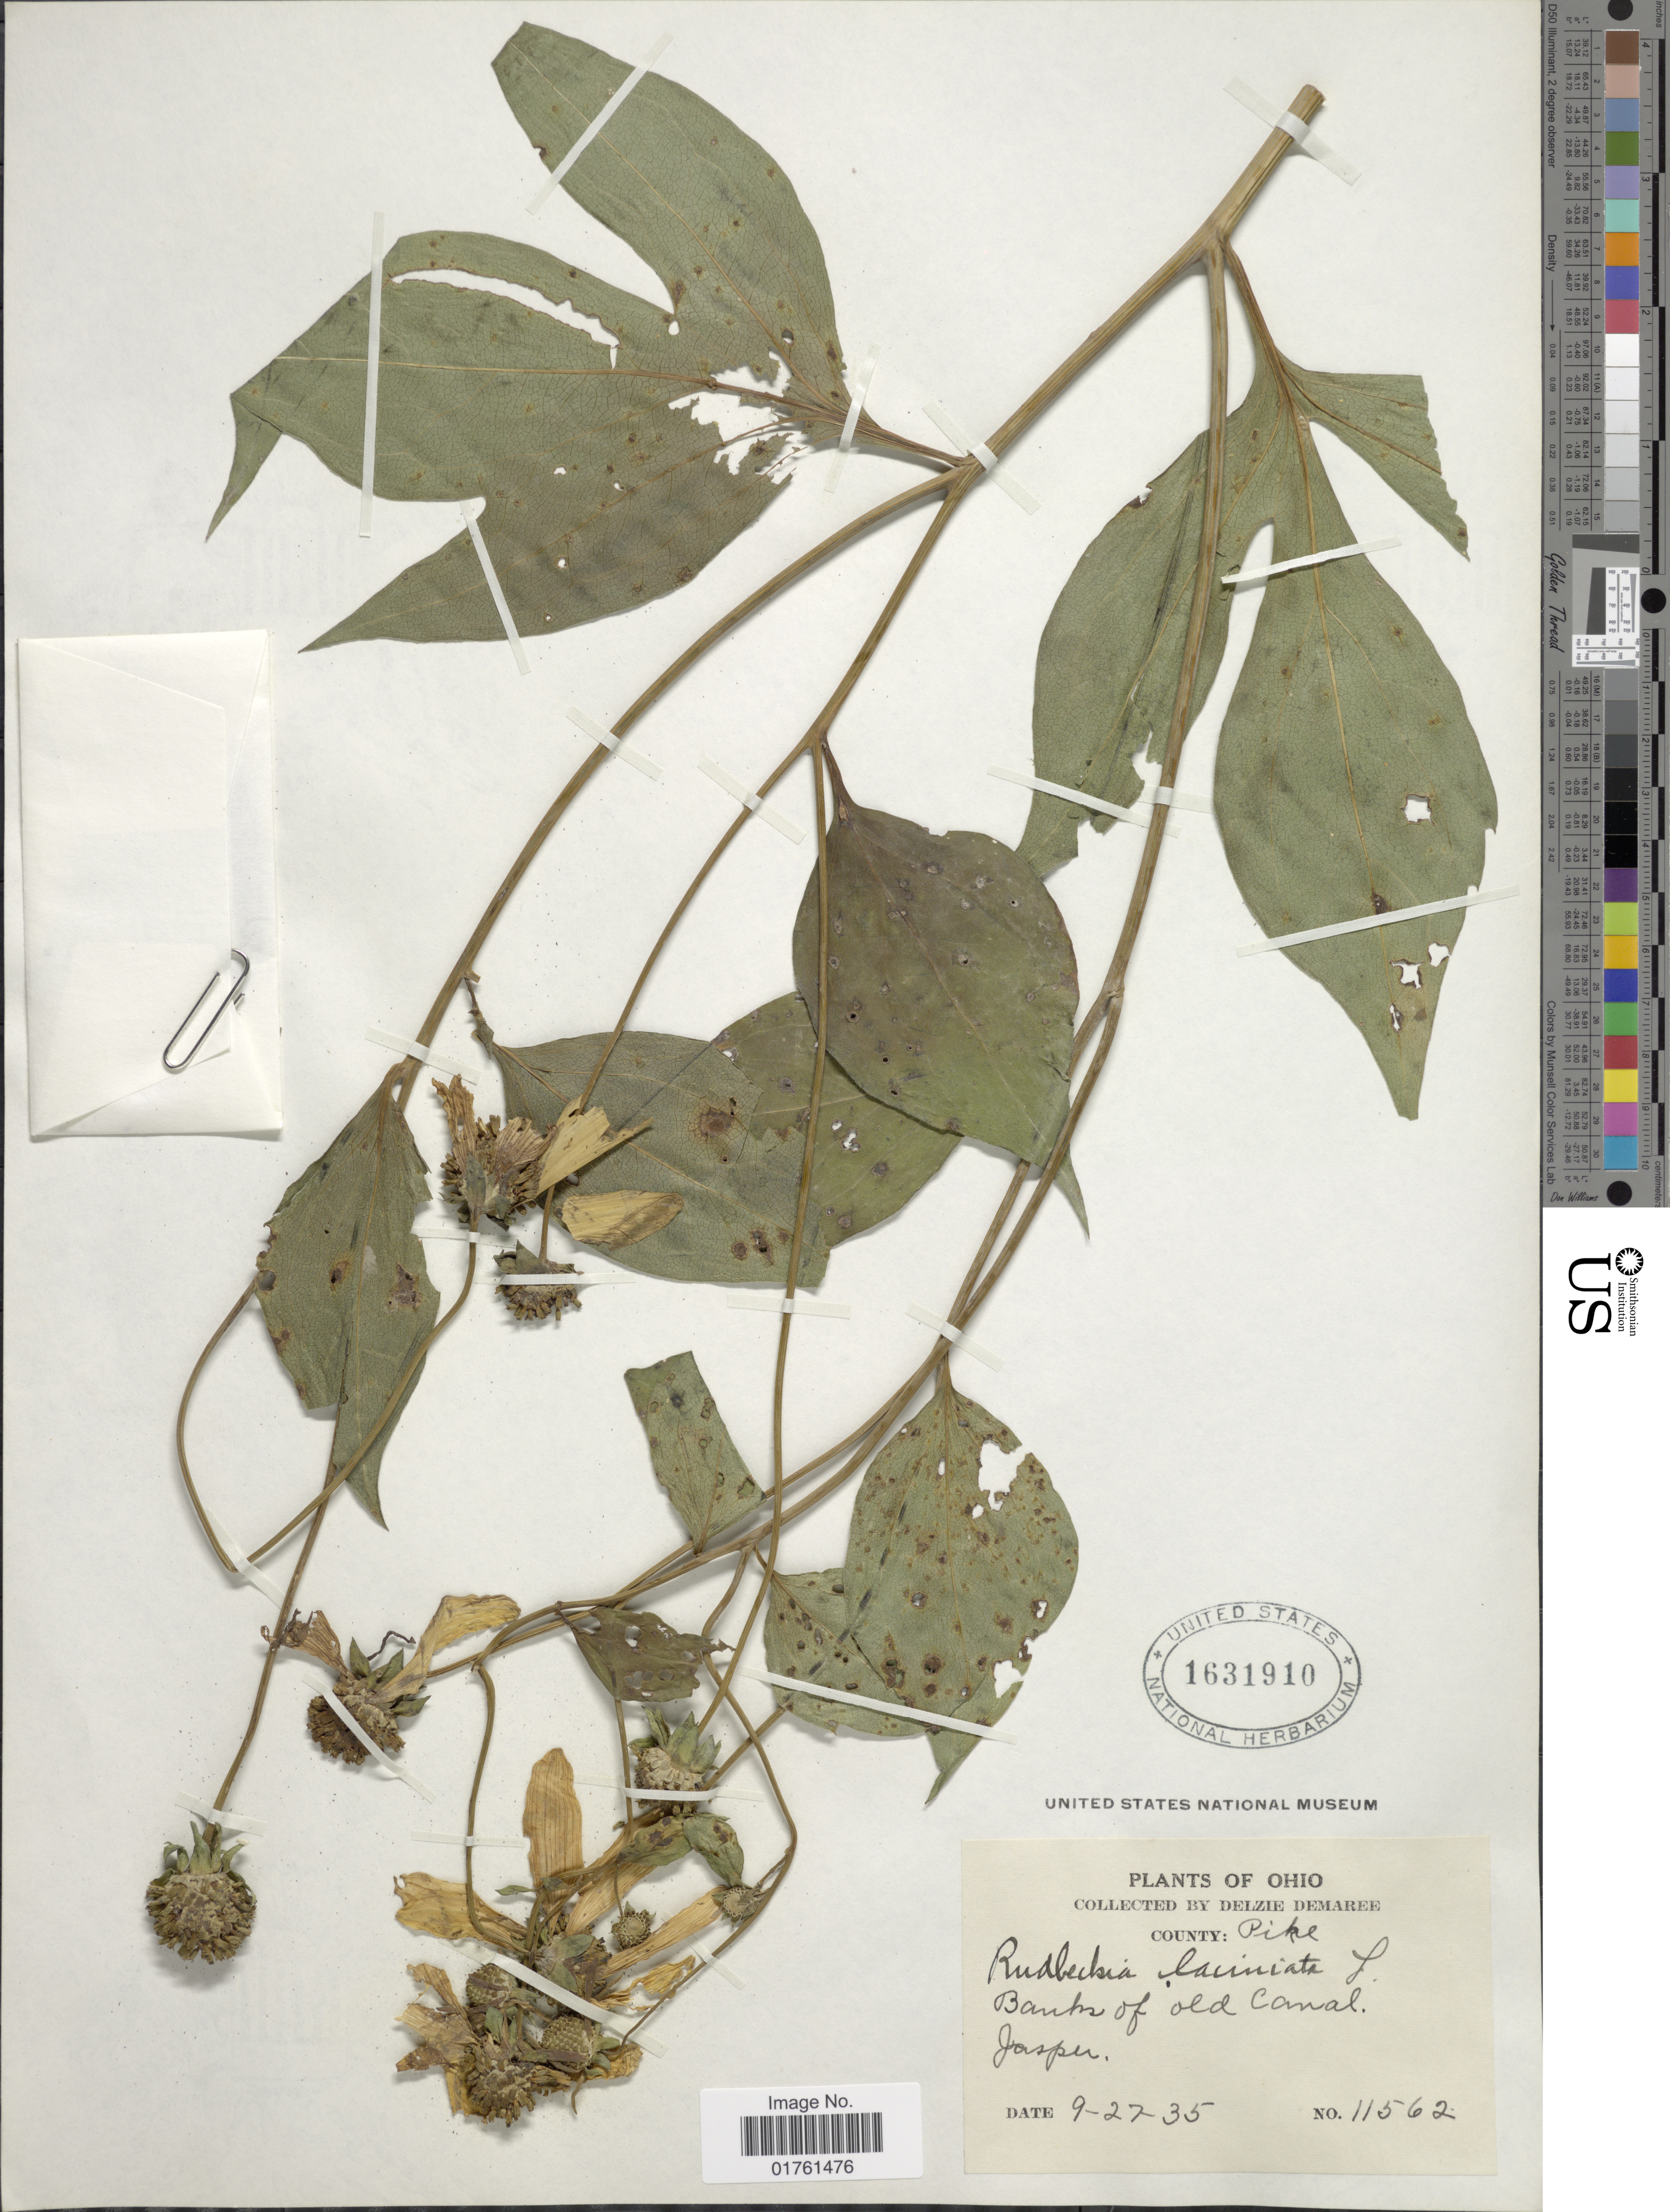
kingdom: Plantae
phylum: Tracheophyta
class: Magnoliopsida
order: Asterales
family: Asteraceae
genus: Rudbeckia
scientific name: Rudbeckia laciniata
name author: L.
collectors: D. Demaree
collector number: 11562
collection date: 1935-09-27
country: United States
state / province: Ohio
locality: County: Pike, Banks of Old Canal, Jasper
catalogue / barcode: US 1631910